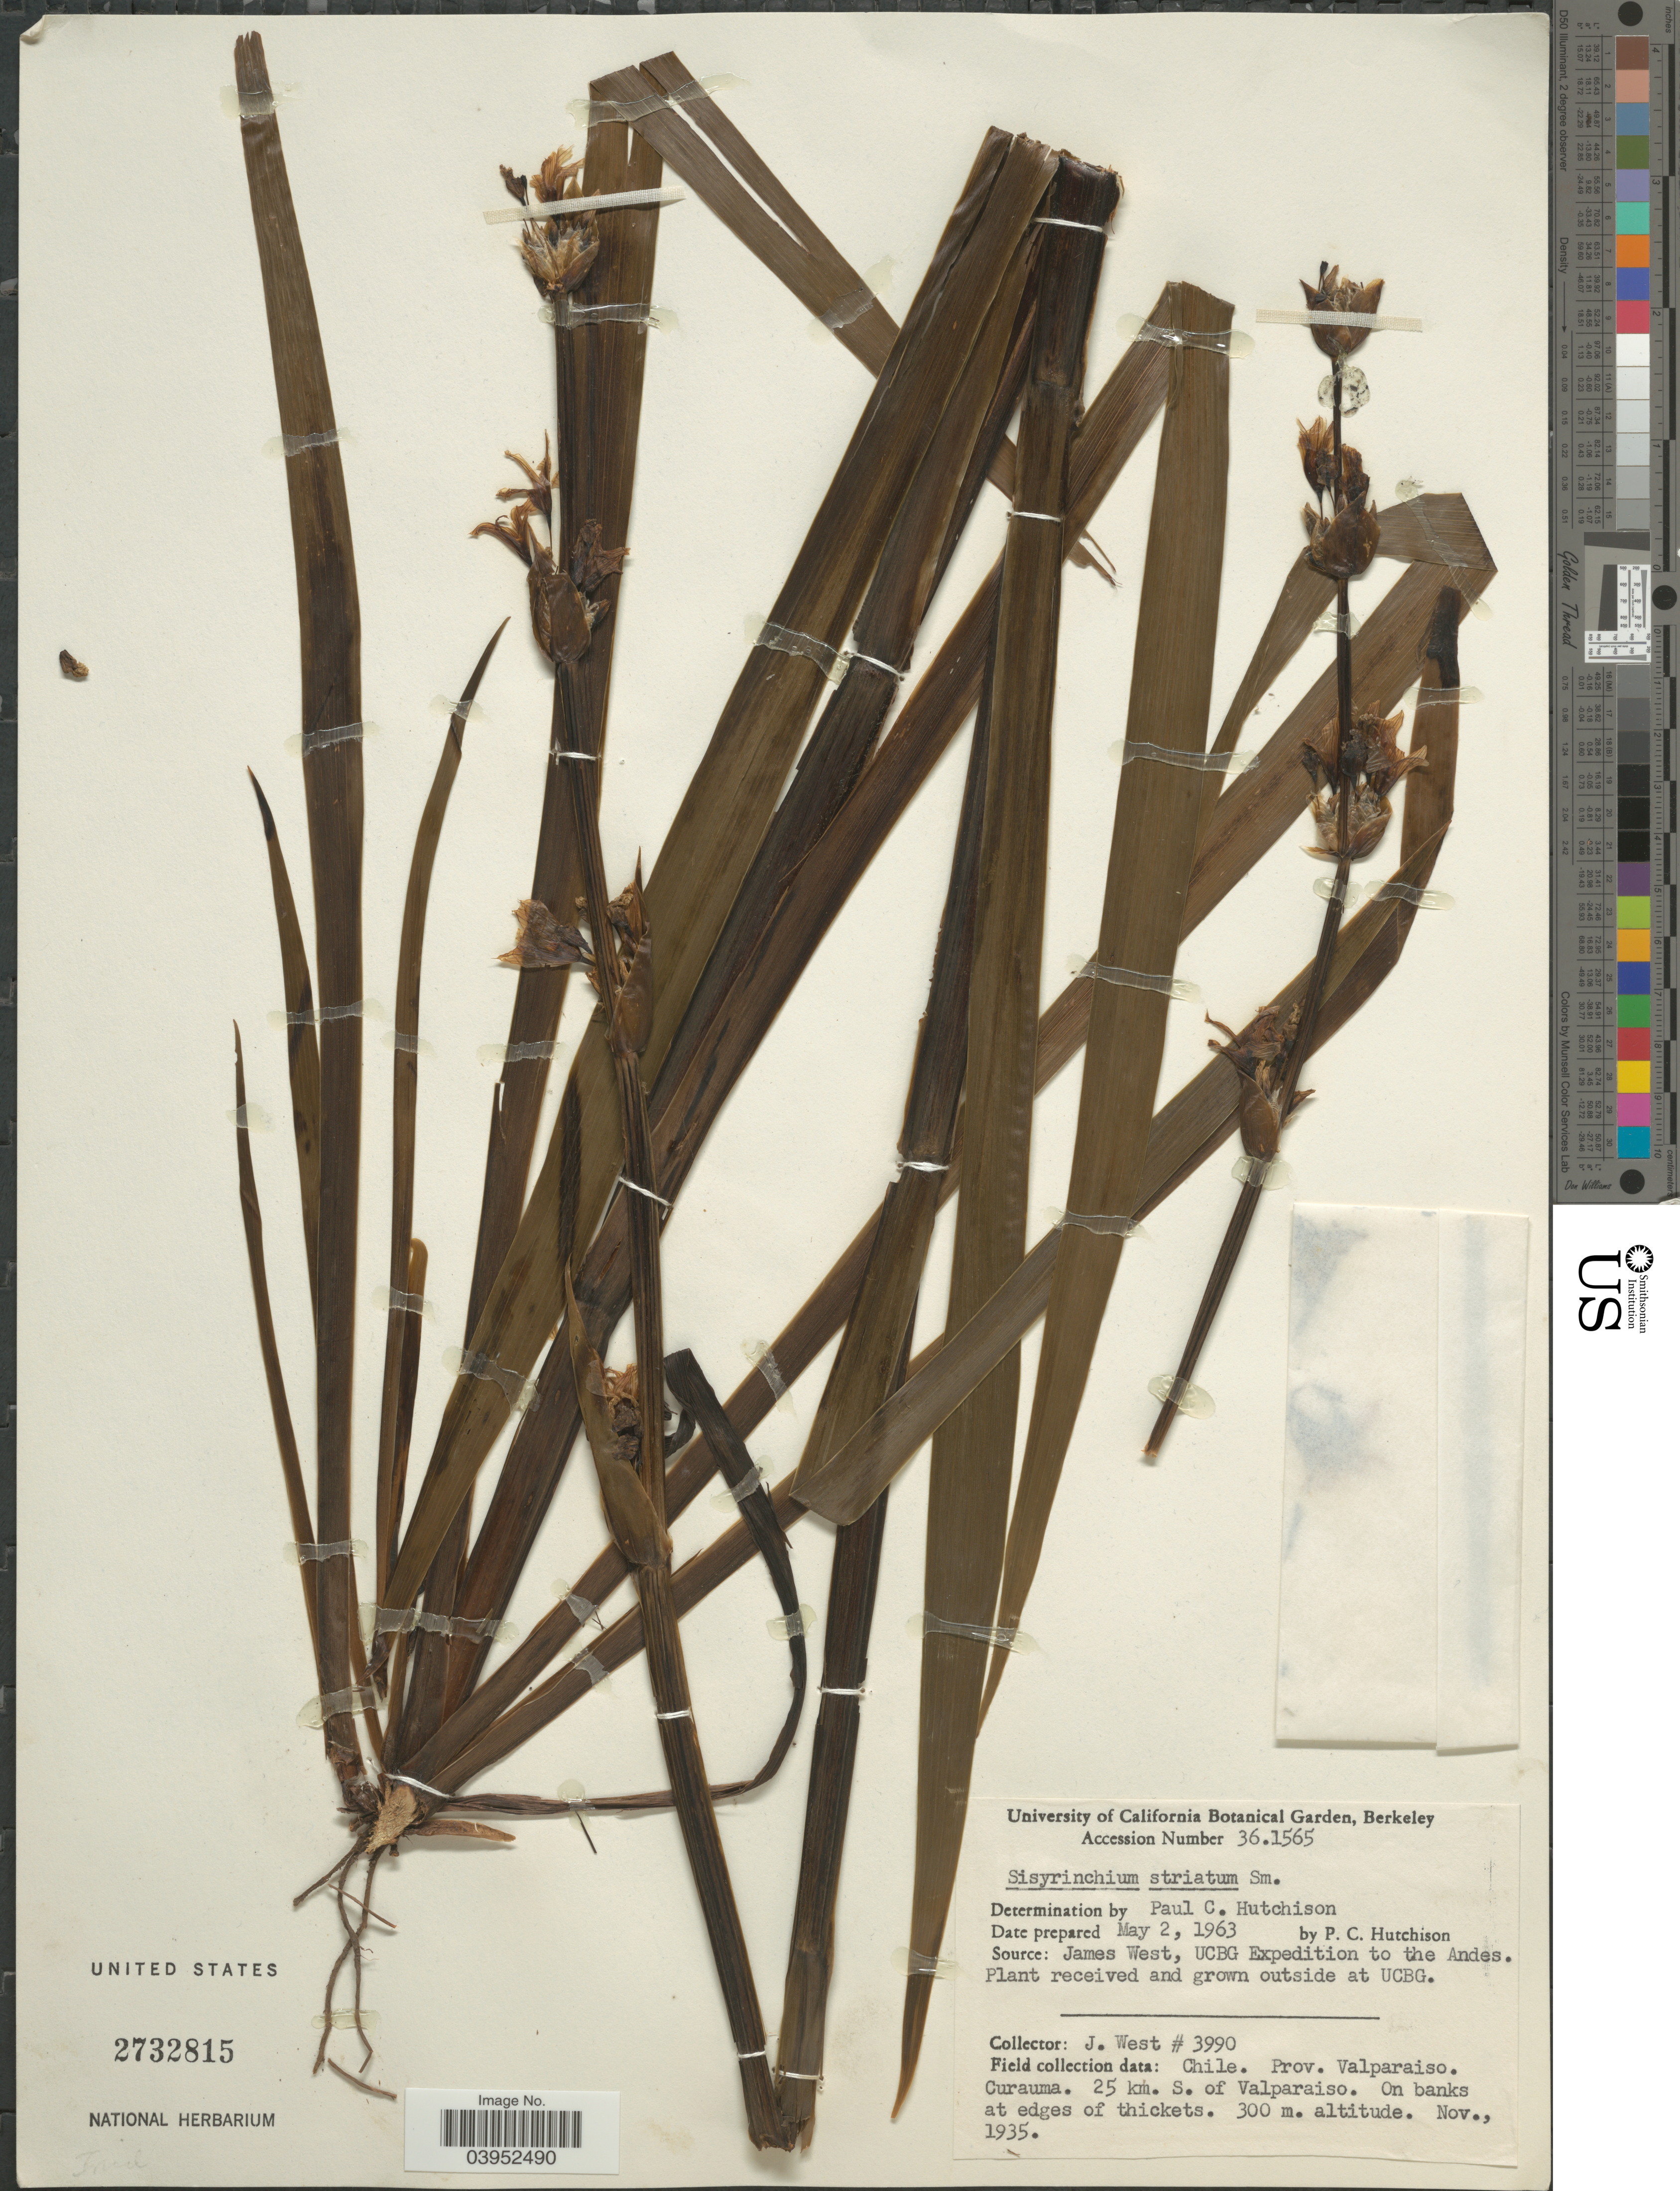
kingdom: Plantae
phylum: Tracheophyta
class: Liliopsida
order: Asparagales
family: Iridaceae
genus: Sisyrinchium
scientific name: Sisyrinchium striatum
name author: Sm.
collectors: P. C. Hutchison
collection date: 1963-05-02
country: United States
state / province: California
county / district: Alameda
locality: University of California Botanical Garden, Berkeley.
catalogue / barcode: US 2732815